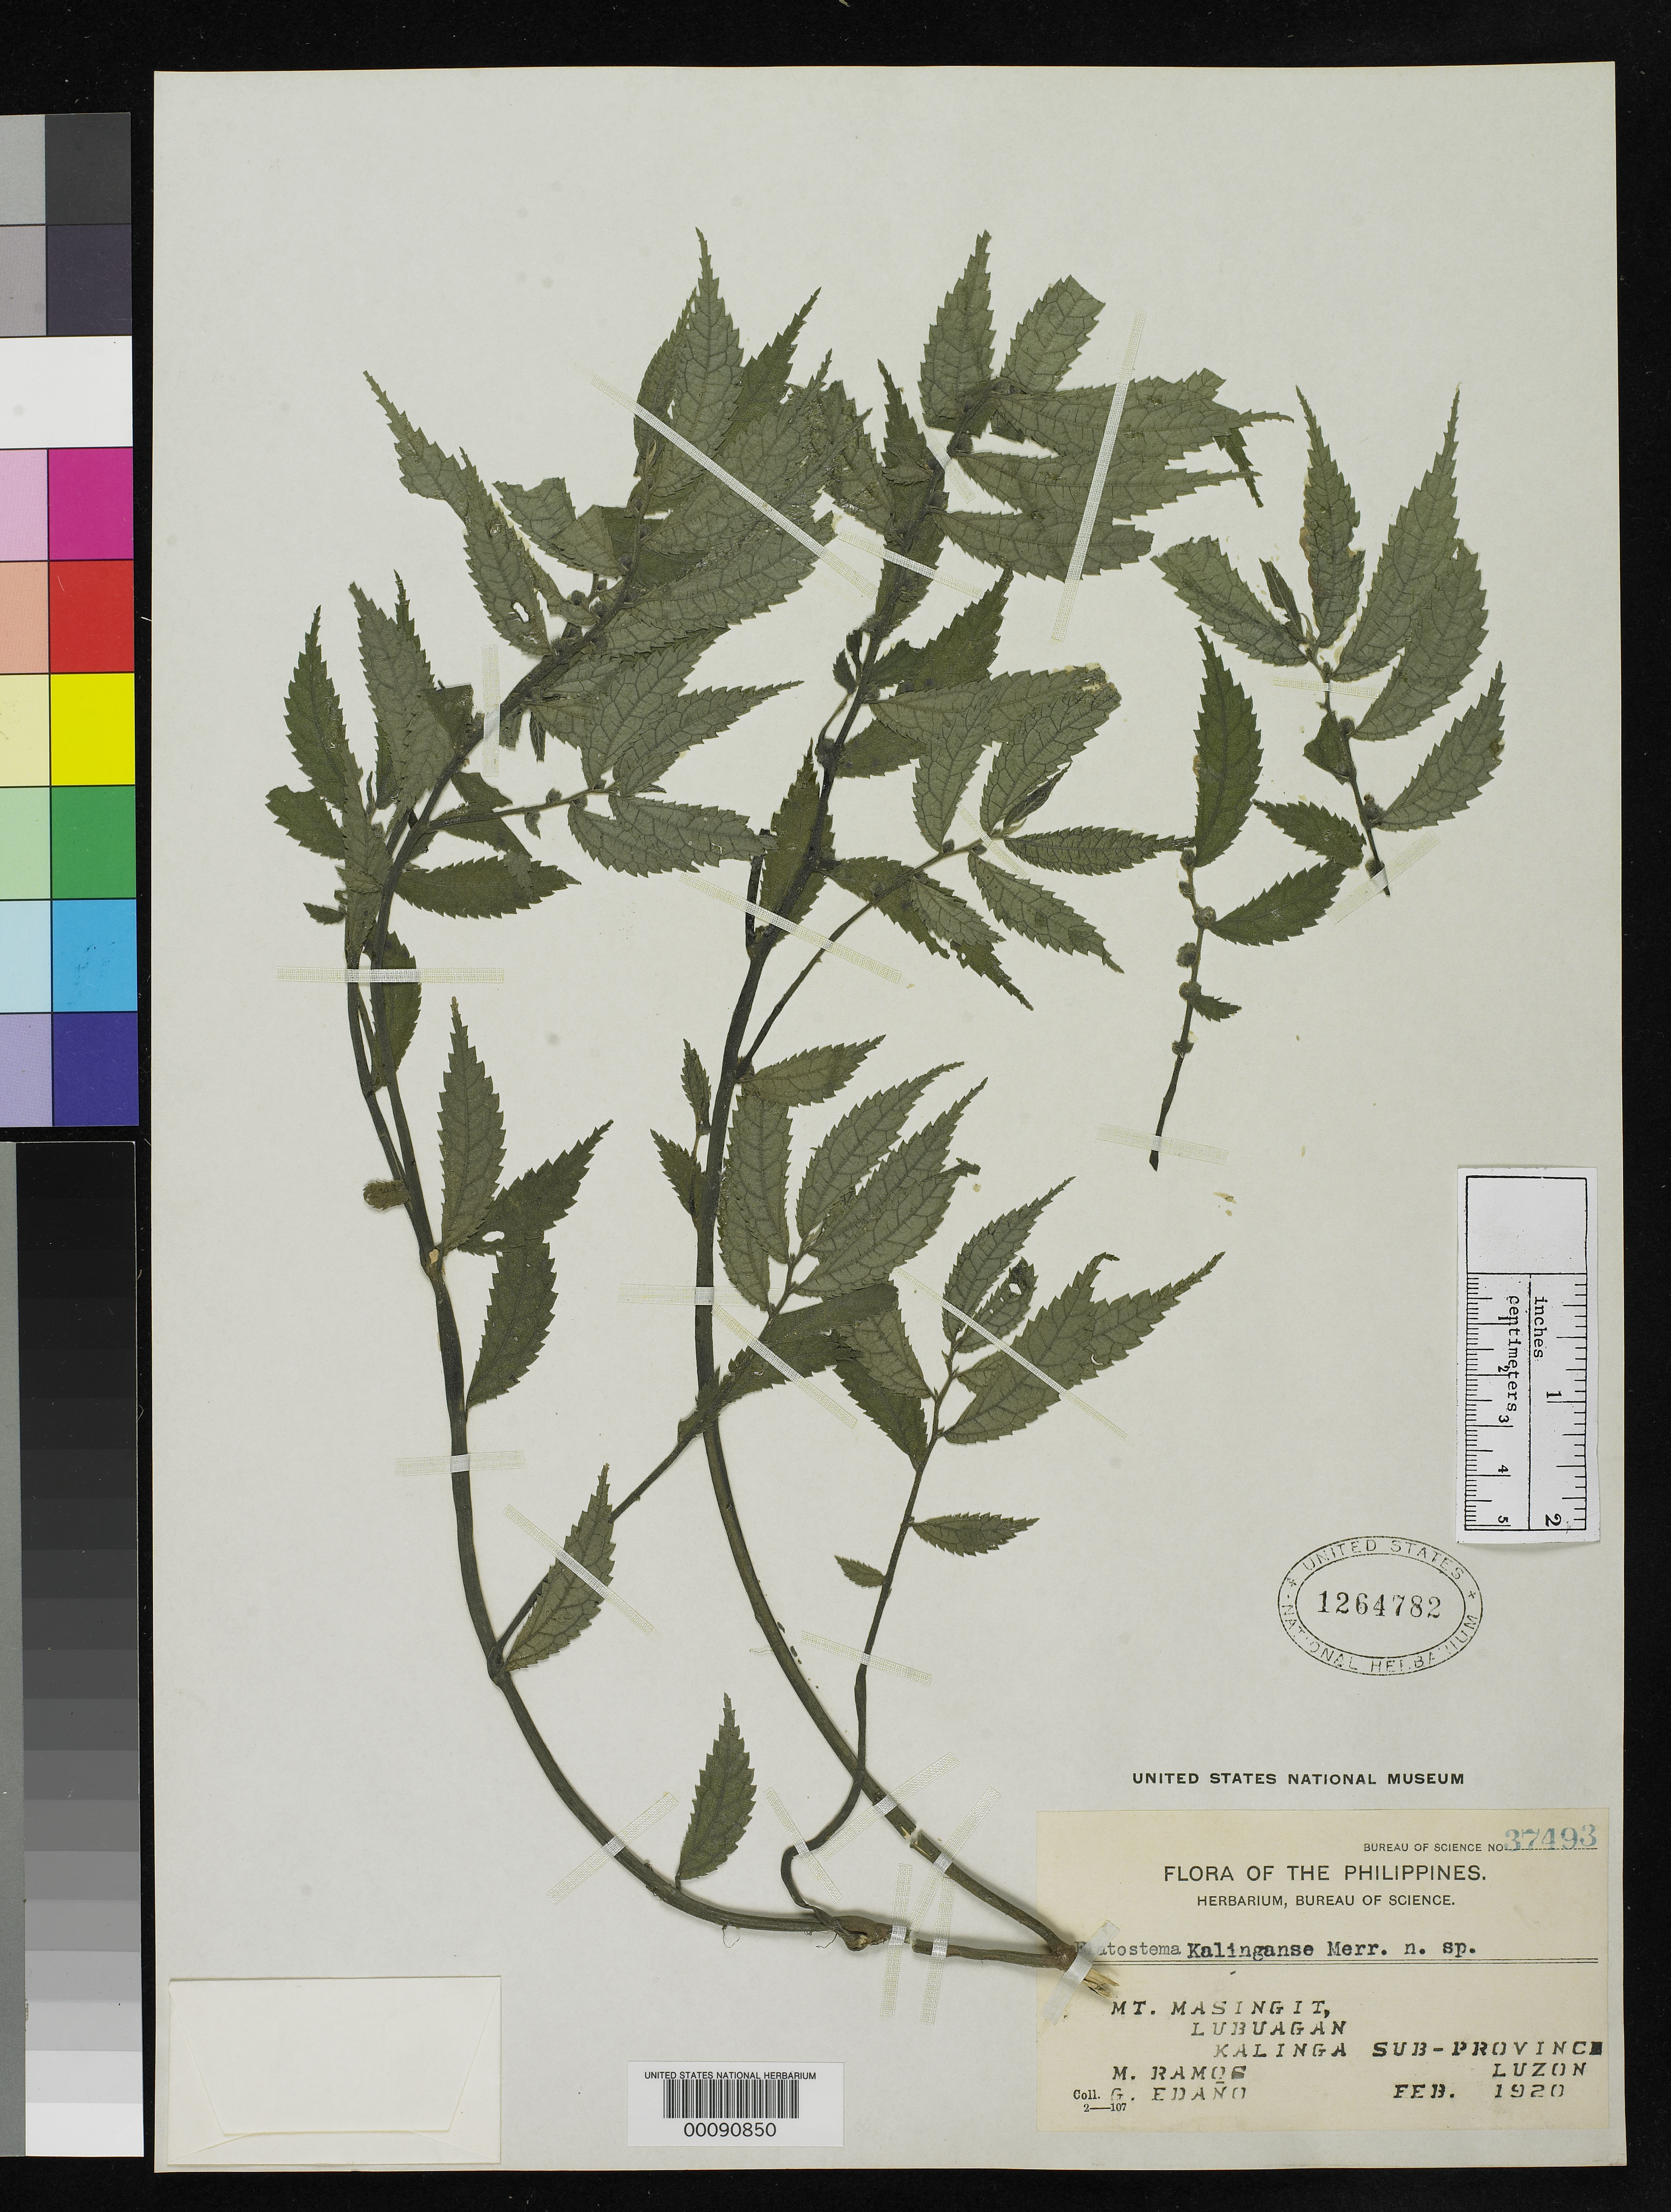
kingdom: Plantae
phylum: Tracheophyta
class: Magnoliopsida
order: Rosales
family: Urticaceae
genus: Elatostema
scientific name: Elatostema kalingaense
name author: Merr.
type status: Isotype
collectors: M. Ramos & G. E. Edaño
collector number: Bur. Sci. 37493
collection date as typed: Feb 1920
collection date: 1920-02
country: Philippines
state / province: Cordillera (Administrative Region)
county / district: Apayao / Kalinga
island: Luzon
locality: Mt. Masingit, Lubuagan.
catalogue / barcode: US 1264782